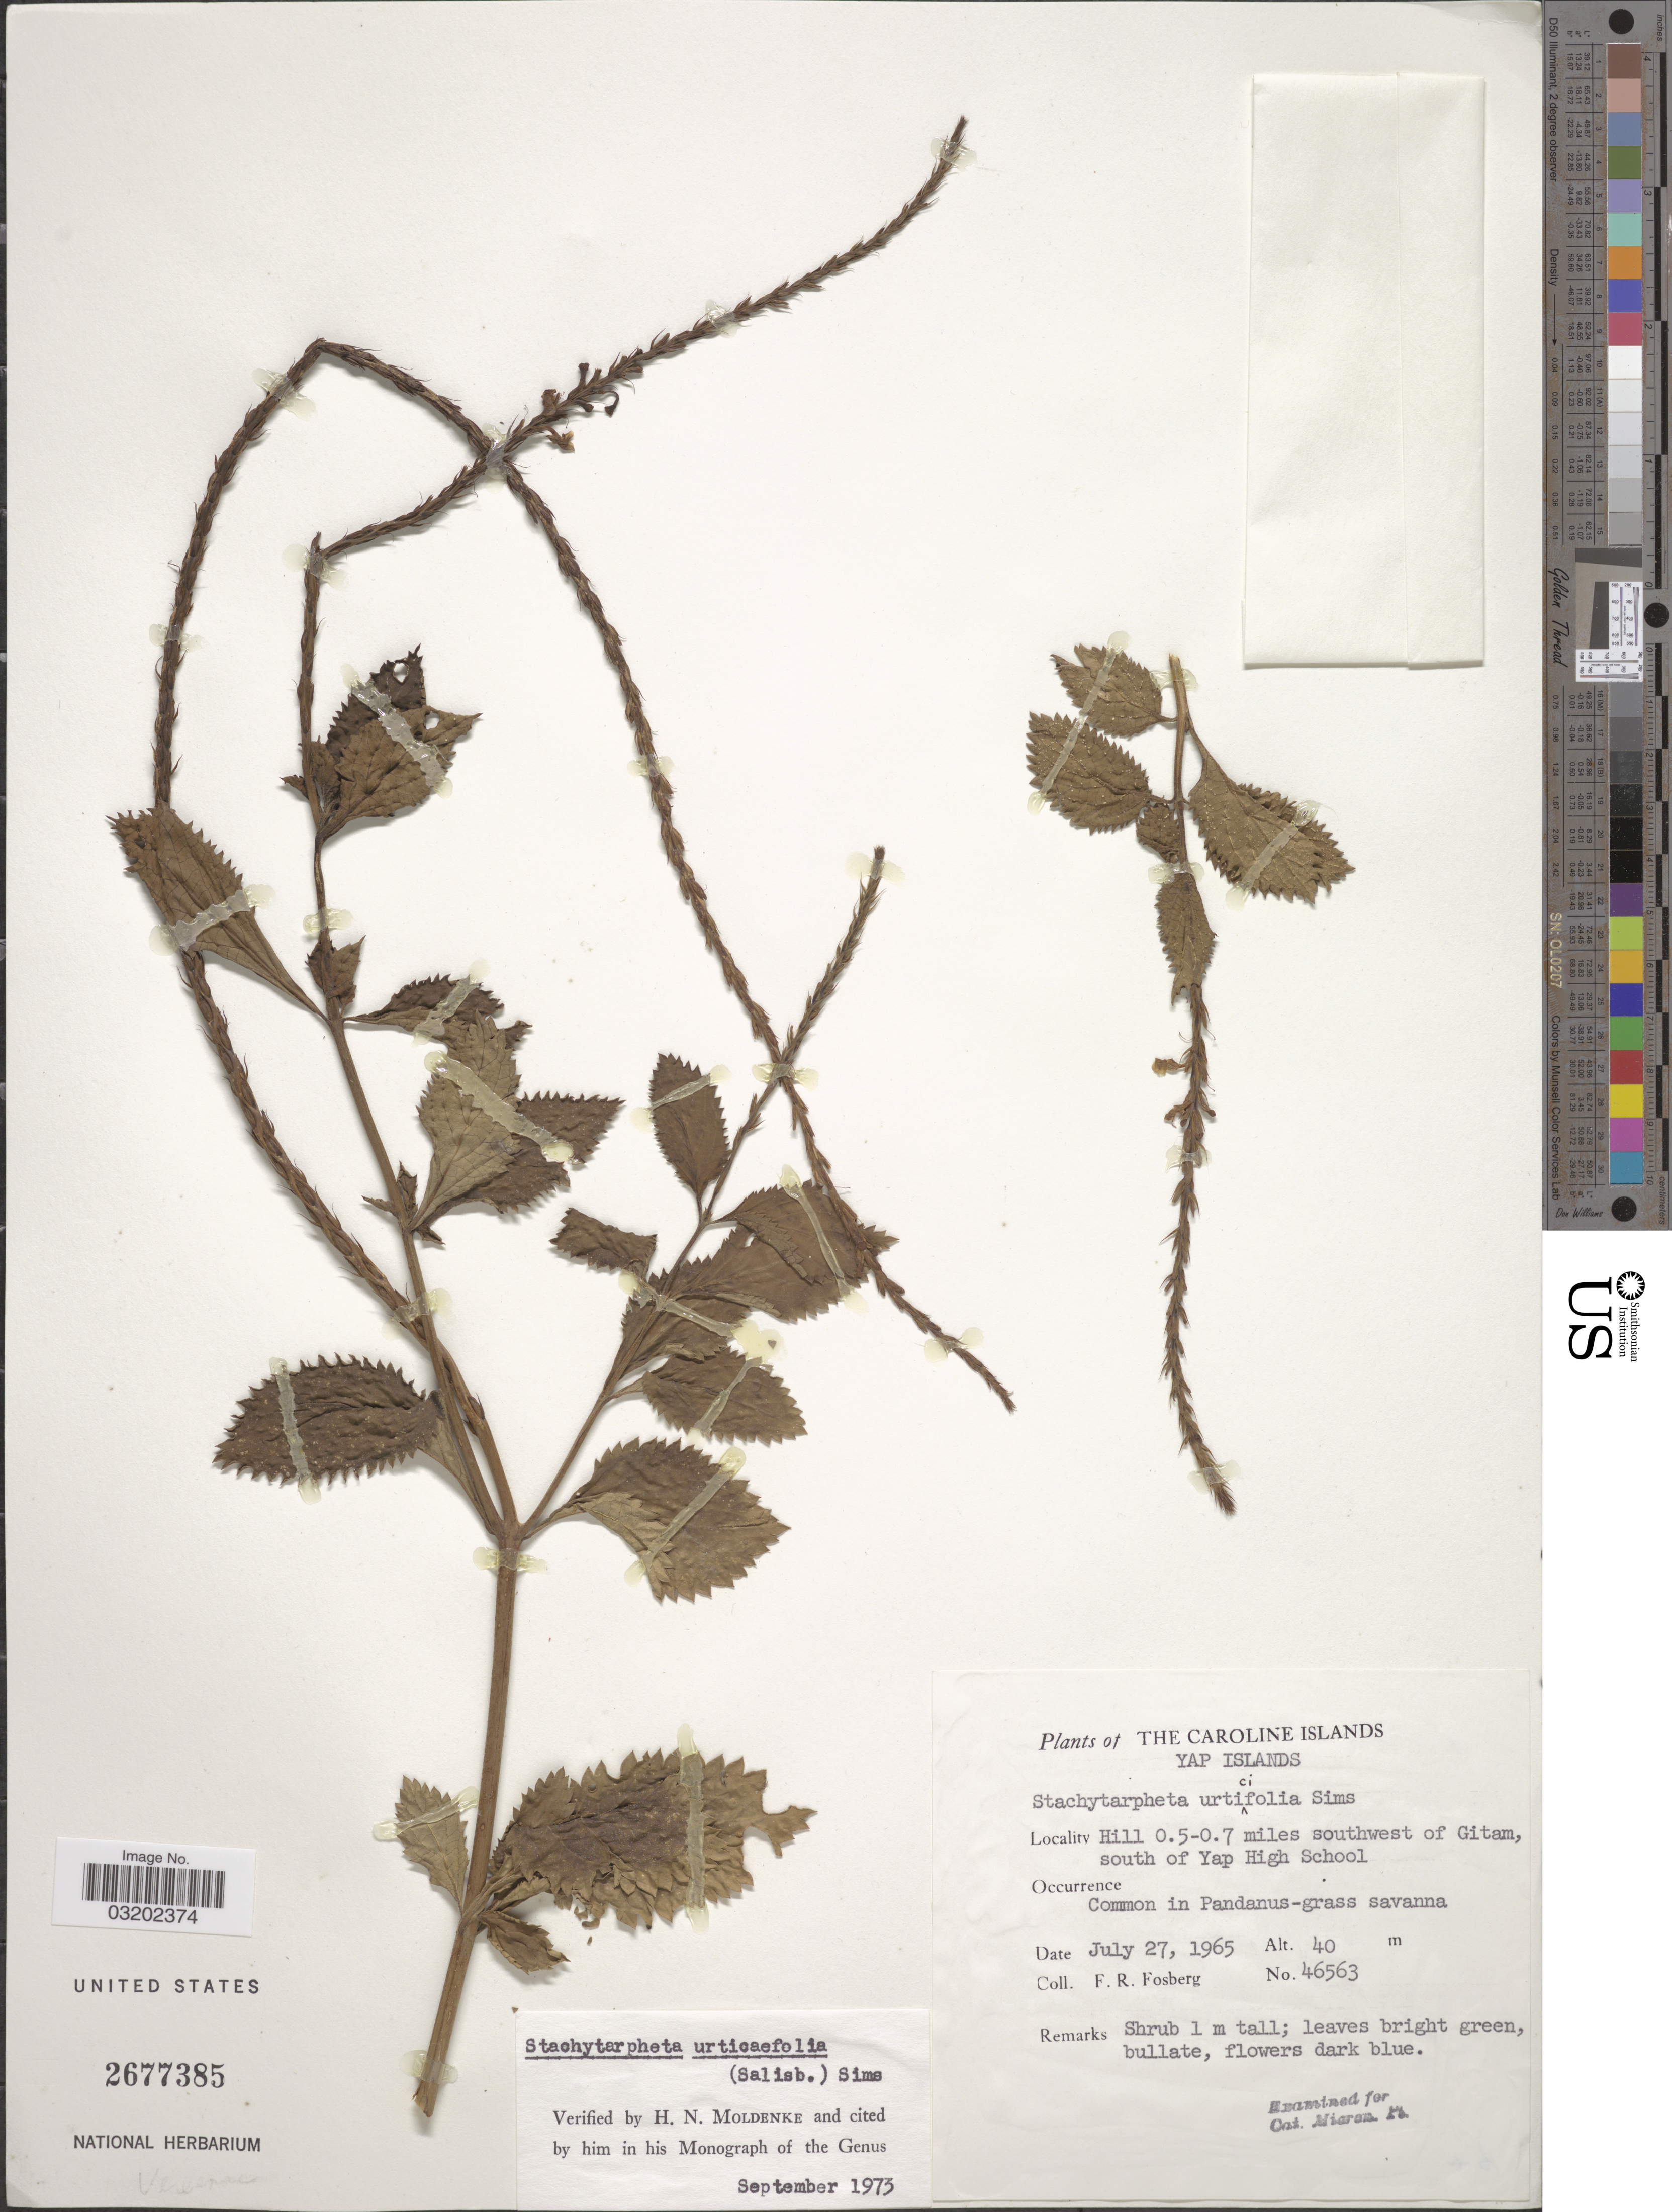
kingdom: Plantae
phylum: Tracheophyta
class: Magnoliopsida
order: Lamiales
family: Verbenaceae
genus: Stachytarpheta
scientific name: Stachytarpheta urticifolia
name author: Sims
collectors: F. R. Fosberg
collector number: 46563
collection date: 1965-07-27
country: Micronesia, Federated States of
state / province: Yap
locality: The Caroline Islands. Hill 0.5-0.7 miles southwest of Gitam, south of Yap High School.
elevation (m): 40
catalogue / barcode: US 2677385